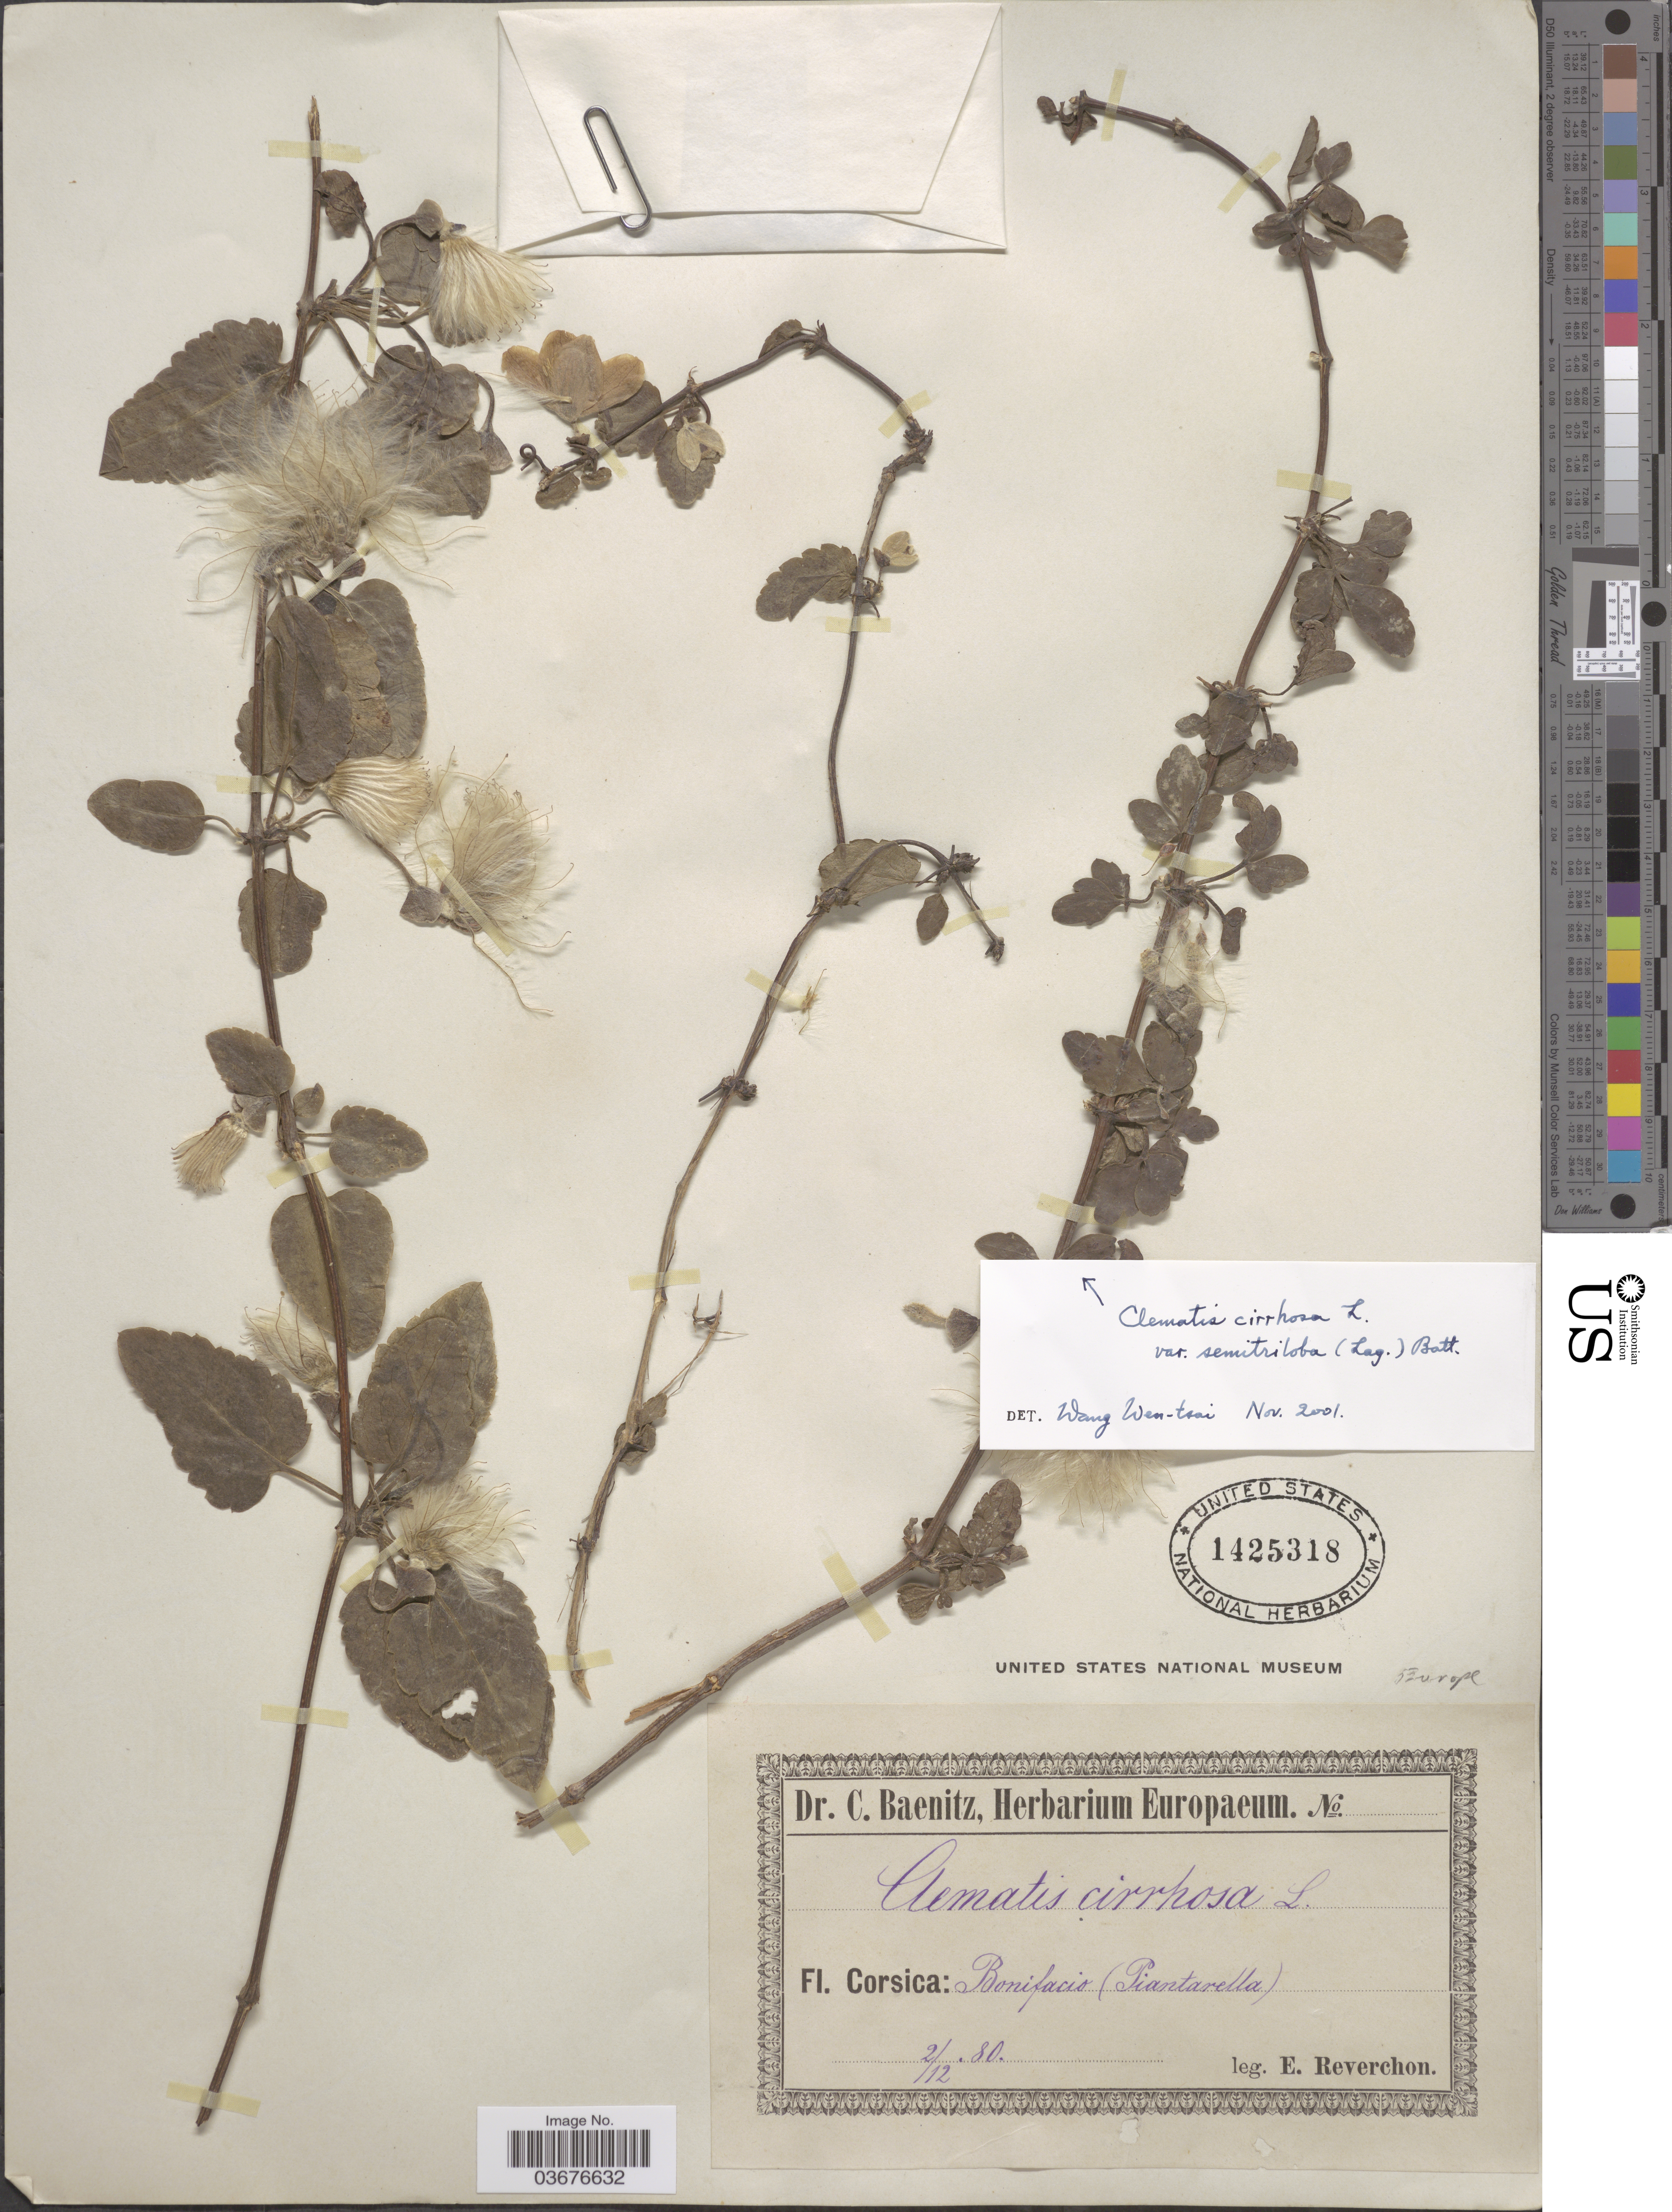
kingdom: Plantae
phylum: Tracheophyta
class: Magnoliopsida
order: Ranunculales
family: Ranunculaceae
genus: Clematis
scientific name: Clematis cirrhosa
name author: L.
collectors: E. Reverchon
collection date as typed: Transcribed d/m/y: 2/12/80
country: France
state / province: Corsica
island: Corse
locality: Corsica: Bonifacio (Piantarella).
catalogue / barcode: US 1425318